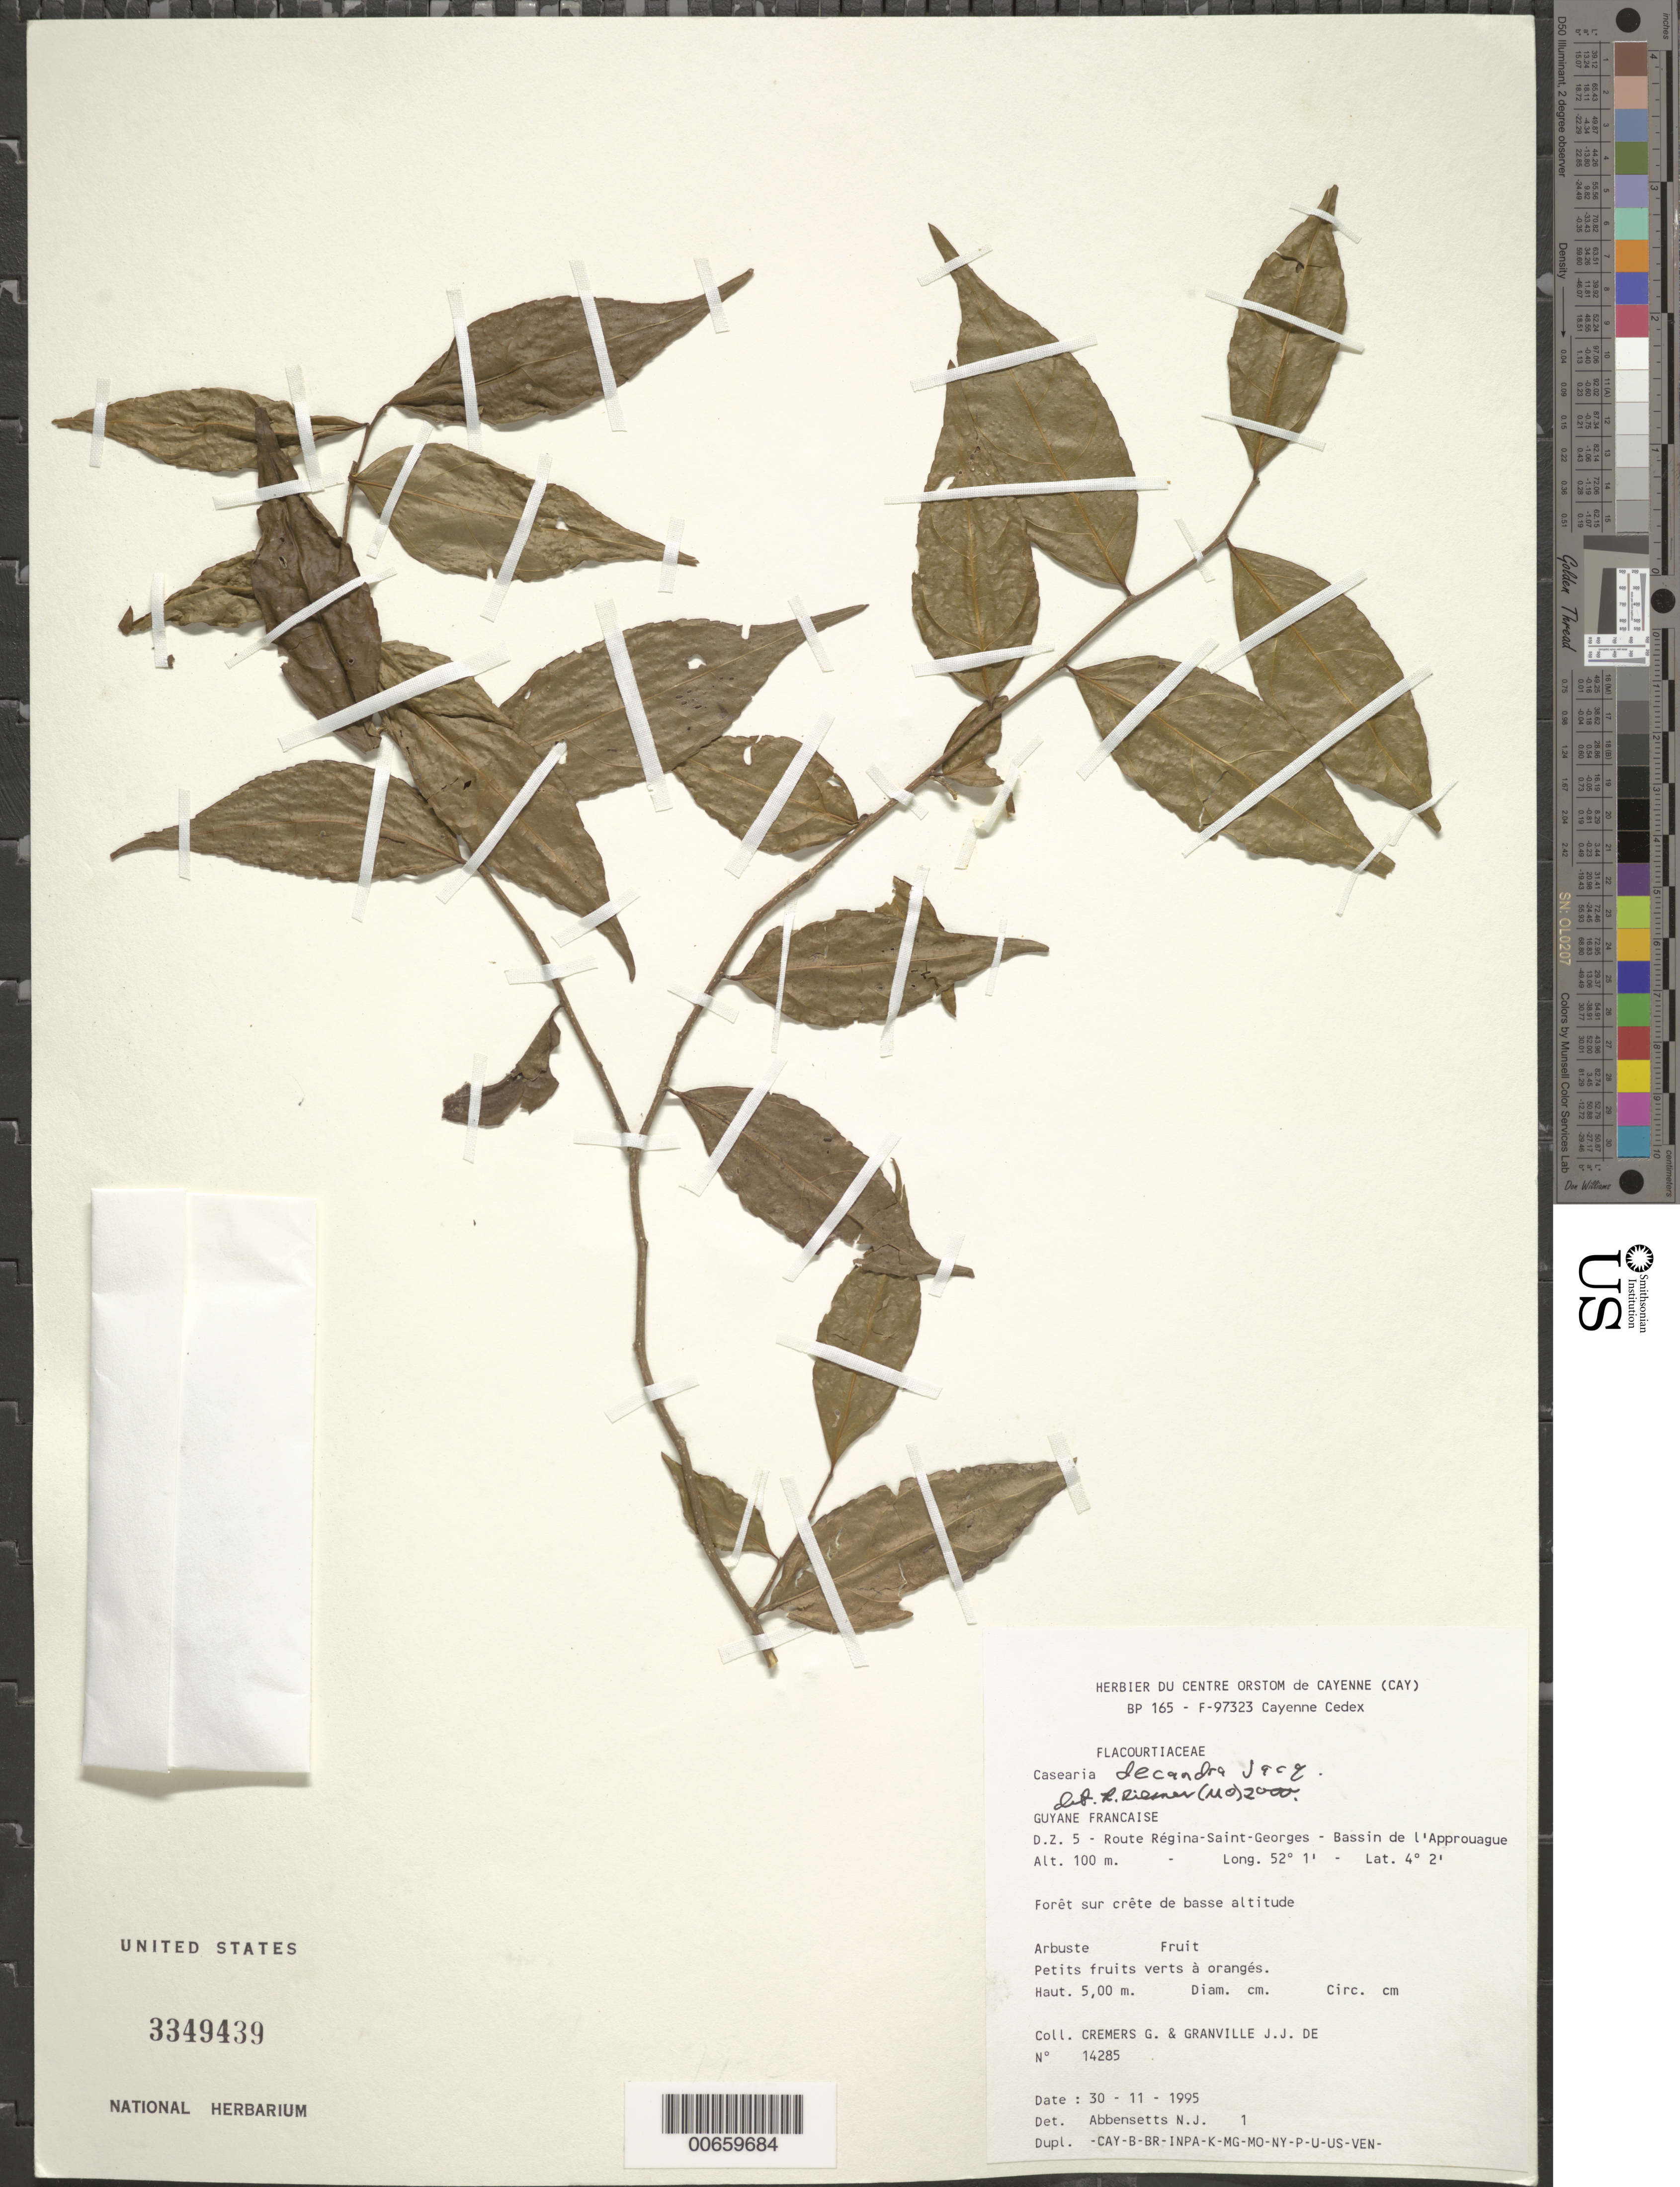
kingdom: Plantae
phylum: Tracheophyta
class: Magnoliopsida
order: Malpighiales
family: Salicaceae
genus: Casearia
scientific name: Casearia decandra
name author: Jacq.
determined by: Liesner, R. L.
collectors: G. Cremers & J.-J. de Granville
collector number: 14285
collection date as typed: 30-Nov-95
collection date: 1995-11-30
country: French Guiana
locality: Route Regina-Saint-Georges, D.Z. 5, Bassin de l'Approuague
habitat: Forêt sur crête de basse altitude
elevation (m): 100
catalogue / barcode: US 3349439